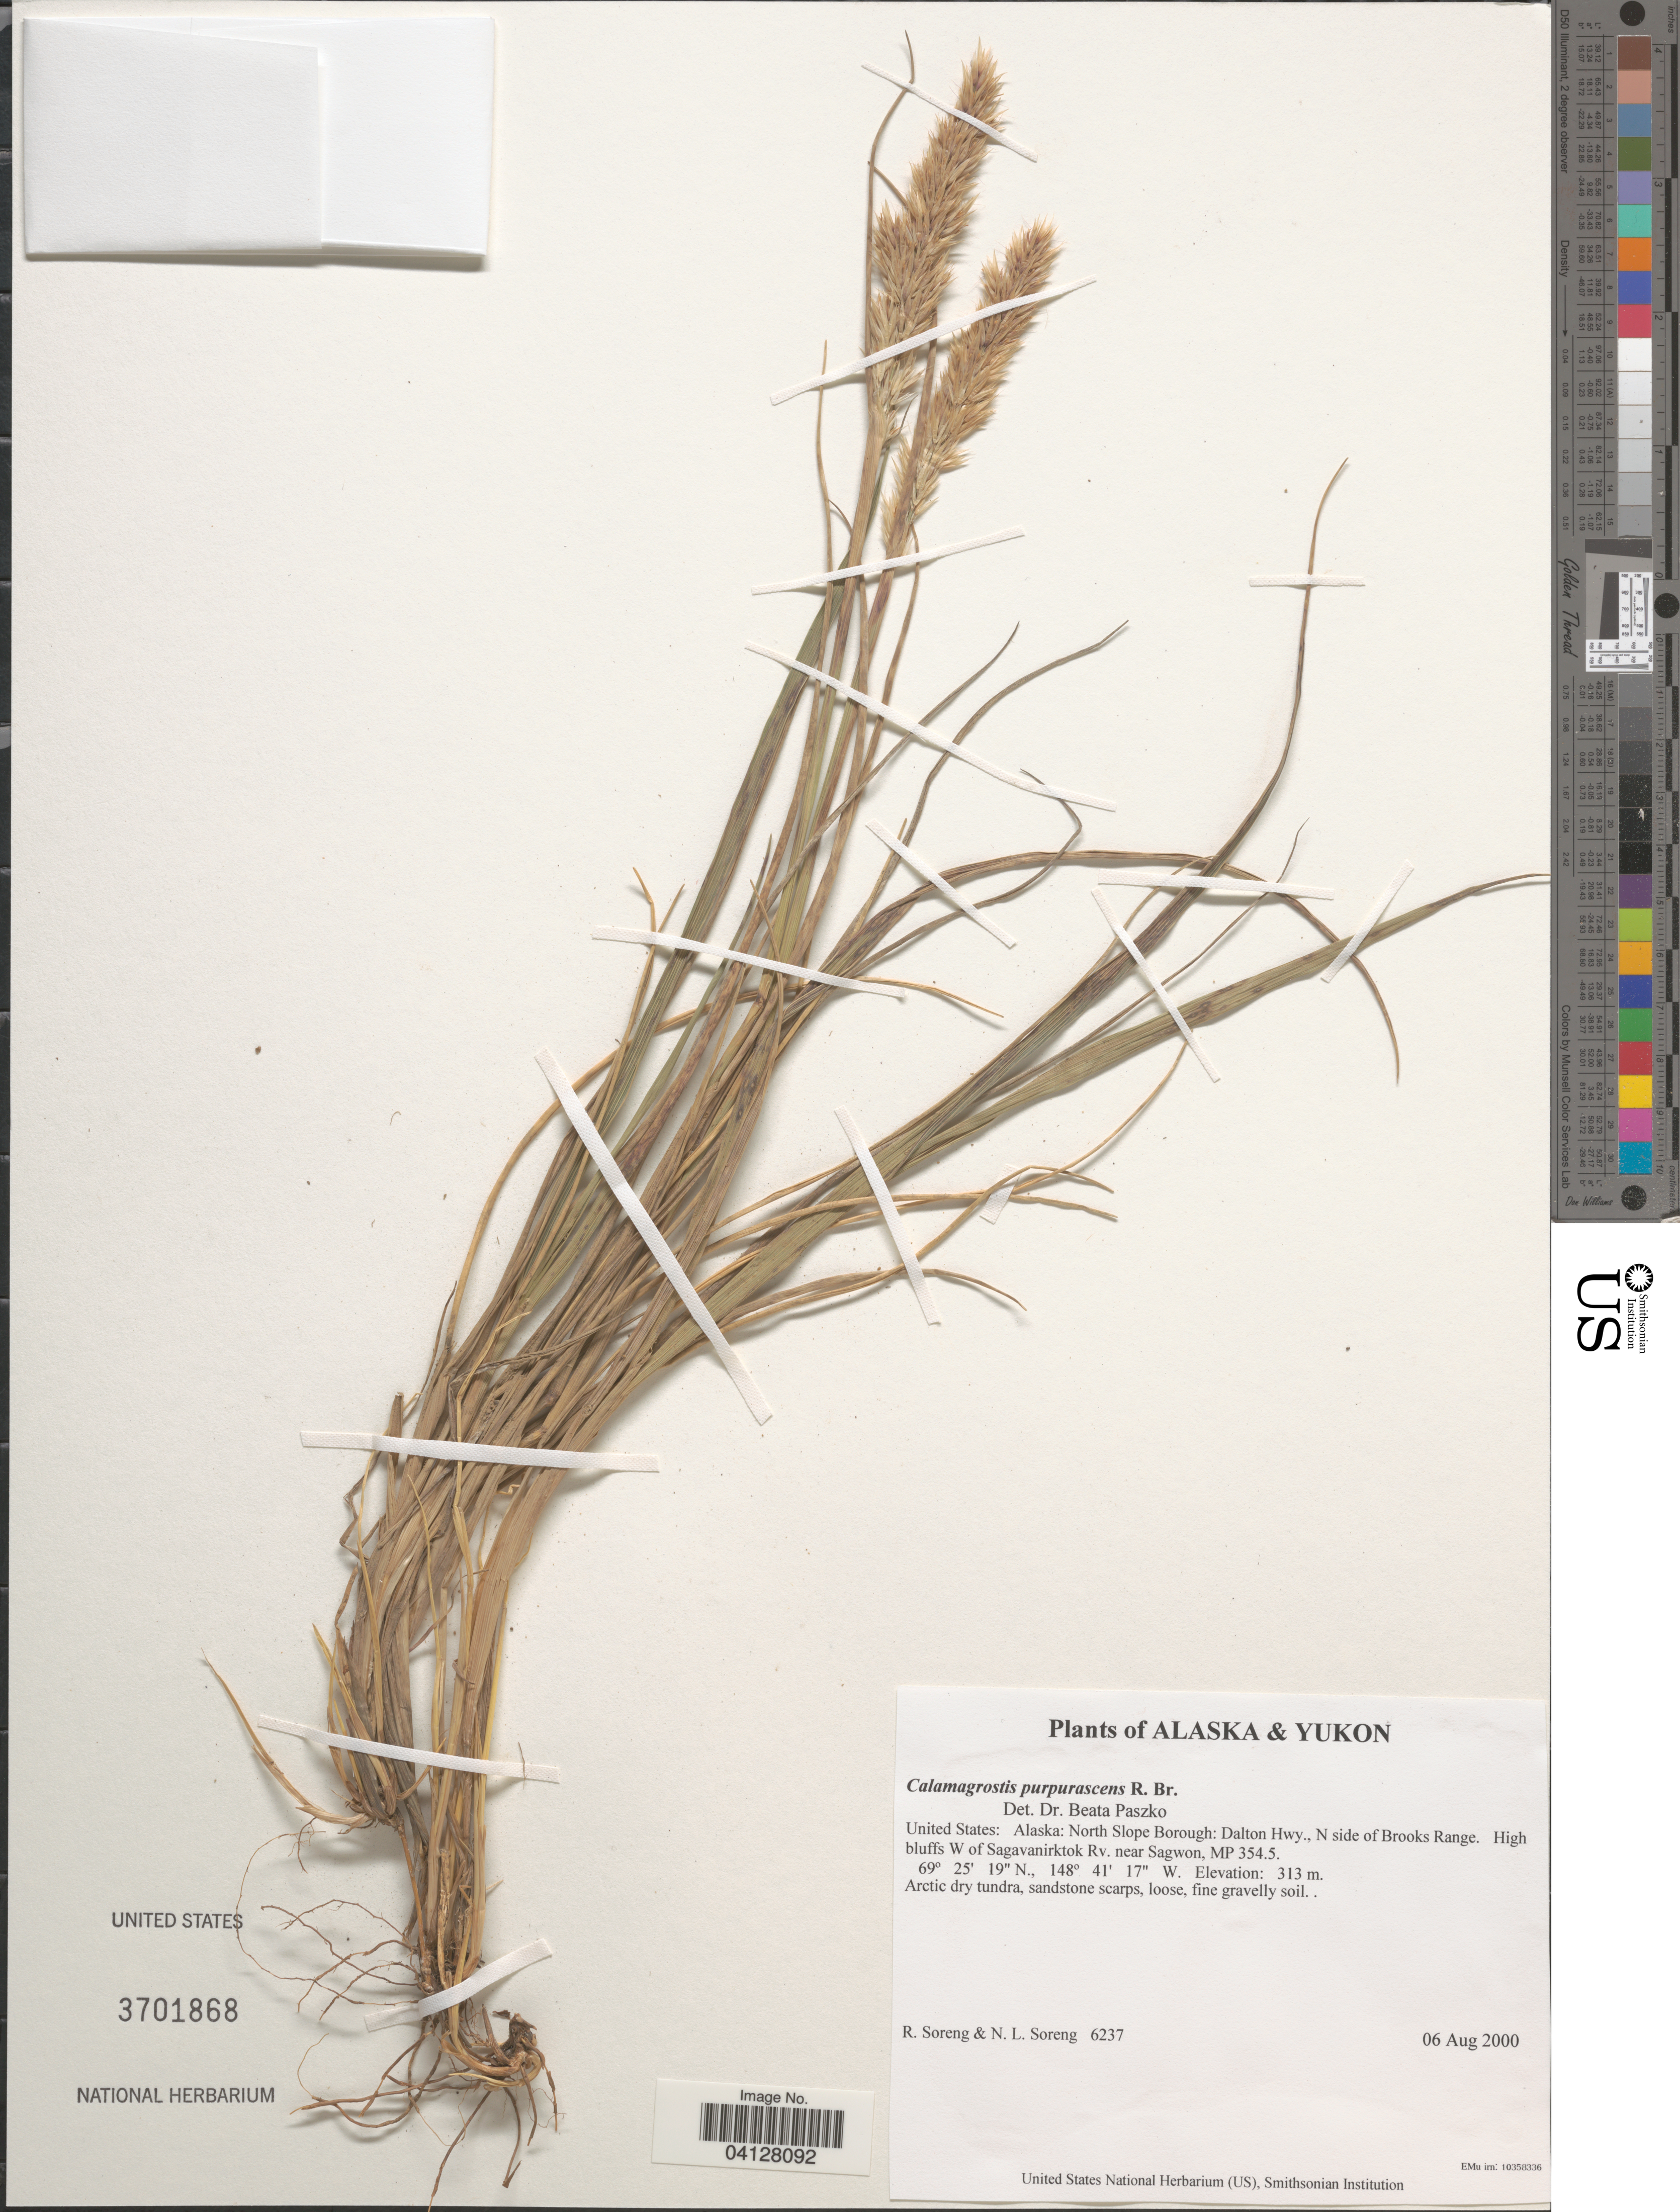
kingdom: Plantae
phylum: Tracheophyta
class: Liliopsida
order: Poales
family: Poaceae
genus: Calamagrostis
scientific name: Calamagrostis purpurascens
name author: R. Br.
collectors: R. J. Soreng & N. L. Soreng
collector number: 6237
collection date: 2000-08-06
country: United States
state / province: Alaska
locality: North Slope Borough: Dalton Hwy., N side of Brooks Range. High bluffs W of Sagavanirktok Rv. near Sagwon, MP 354.5.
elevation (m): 313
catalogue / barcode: US 3701868